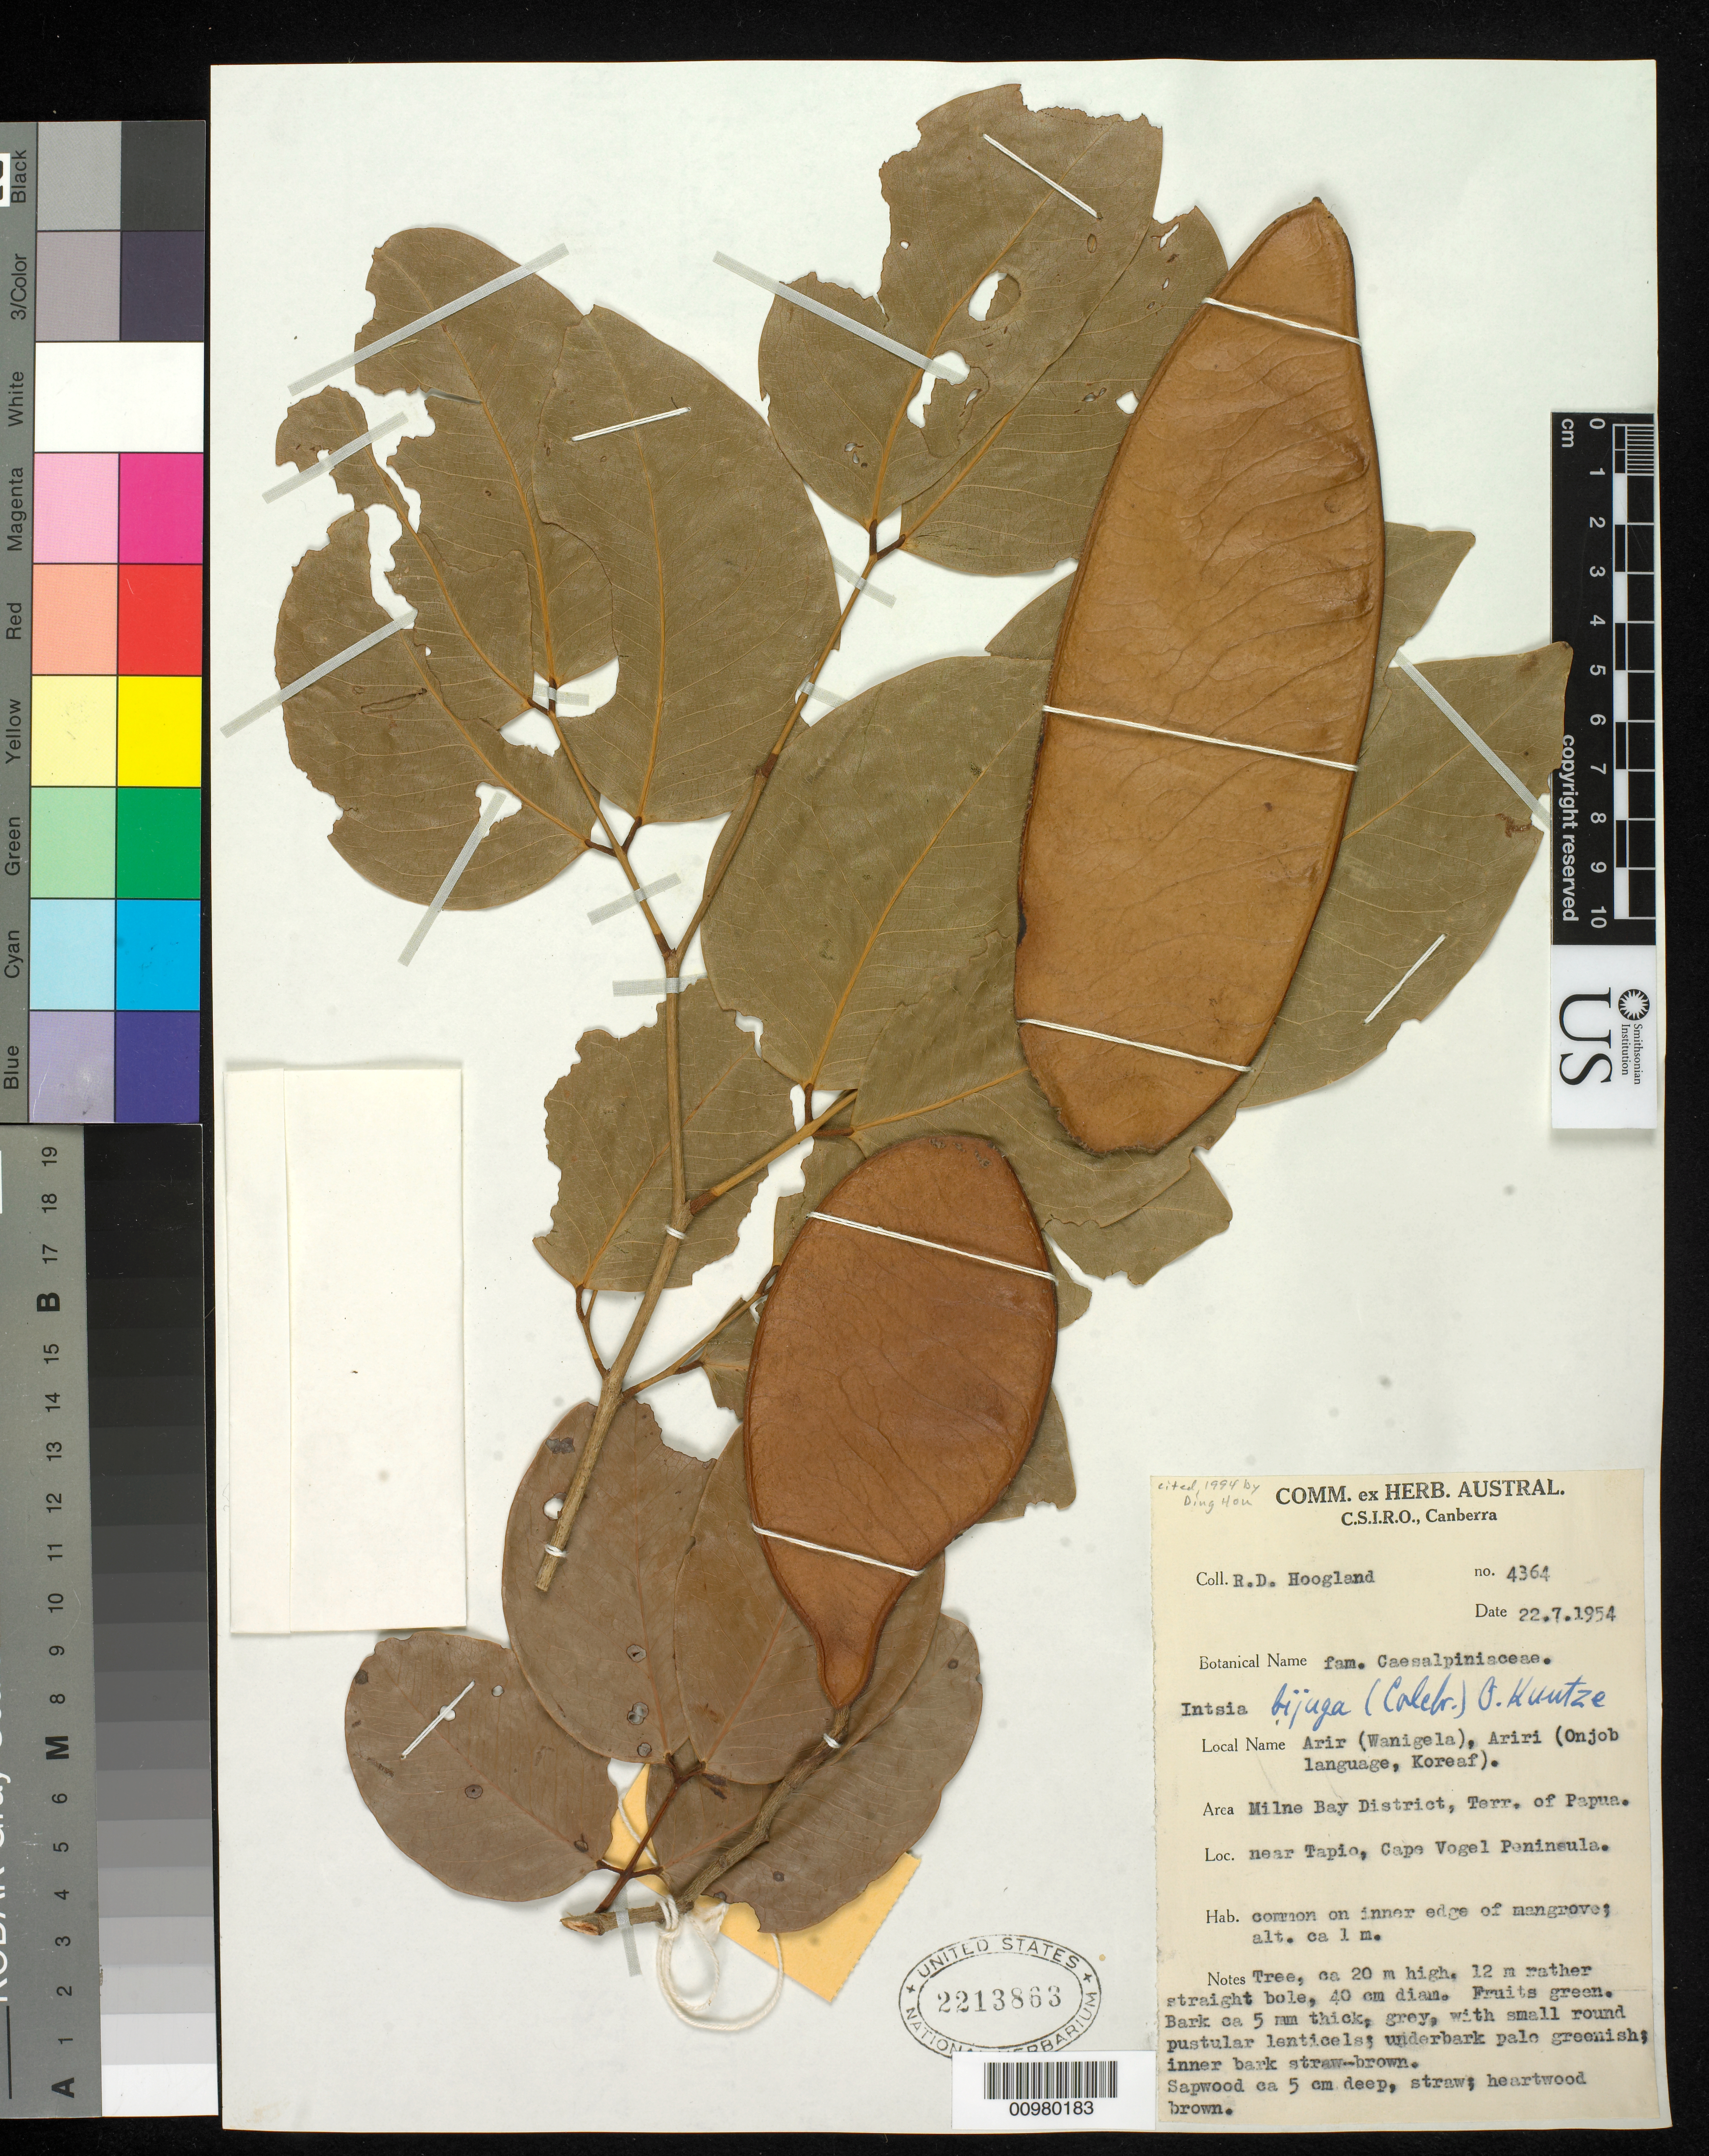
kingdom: Plantae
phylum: Tracheophyta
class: Magnoliopsida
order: Fabales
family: Fabaceae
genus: Intsia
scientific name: Intsia bijuga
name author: (Colebr.) Kuntze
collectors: R. D. Hoogland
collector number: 4364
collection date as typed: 22 Jul 1954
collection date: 1954-07-22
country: Papua New Guinea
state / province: Milne Bay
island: New Guinea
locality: Near Tapio, Cape Vogel Peninsula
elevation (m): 1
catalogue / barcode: US 2213863